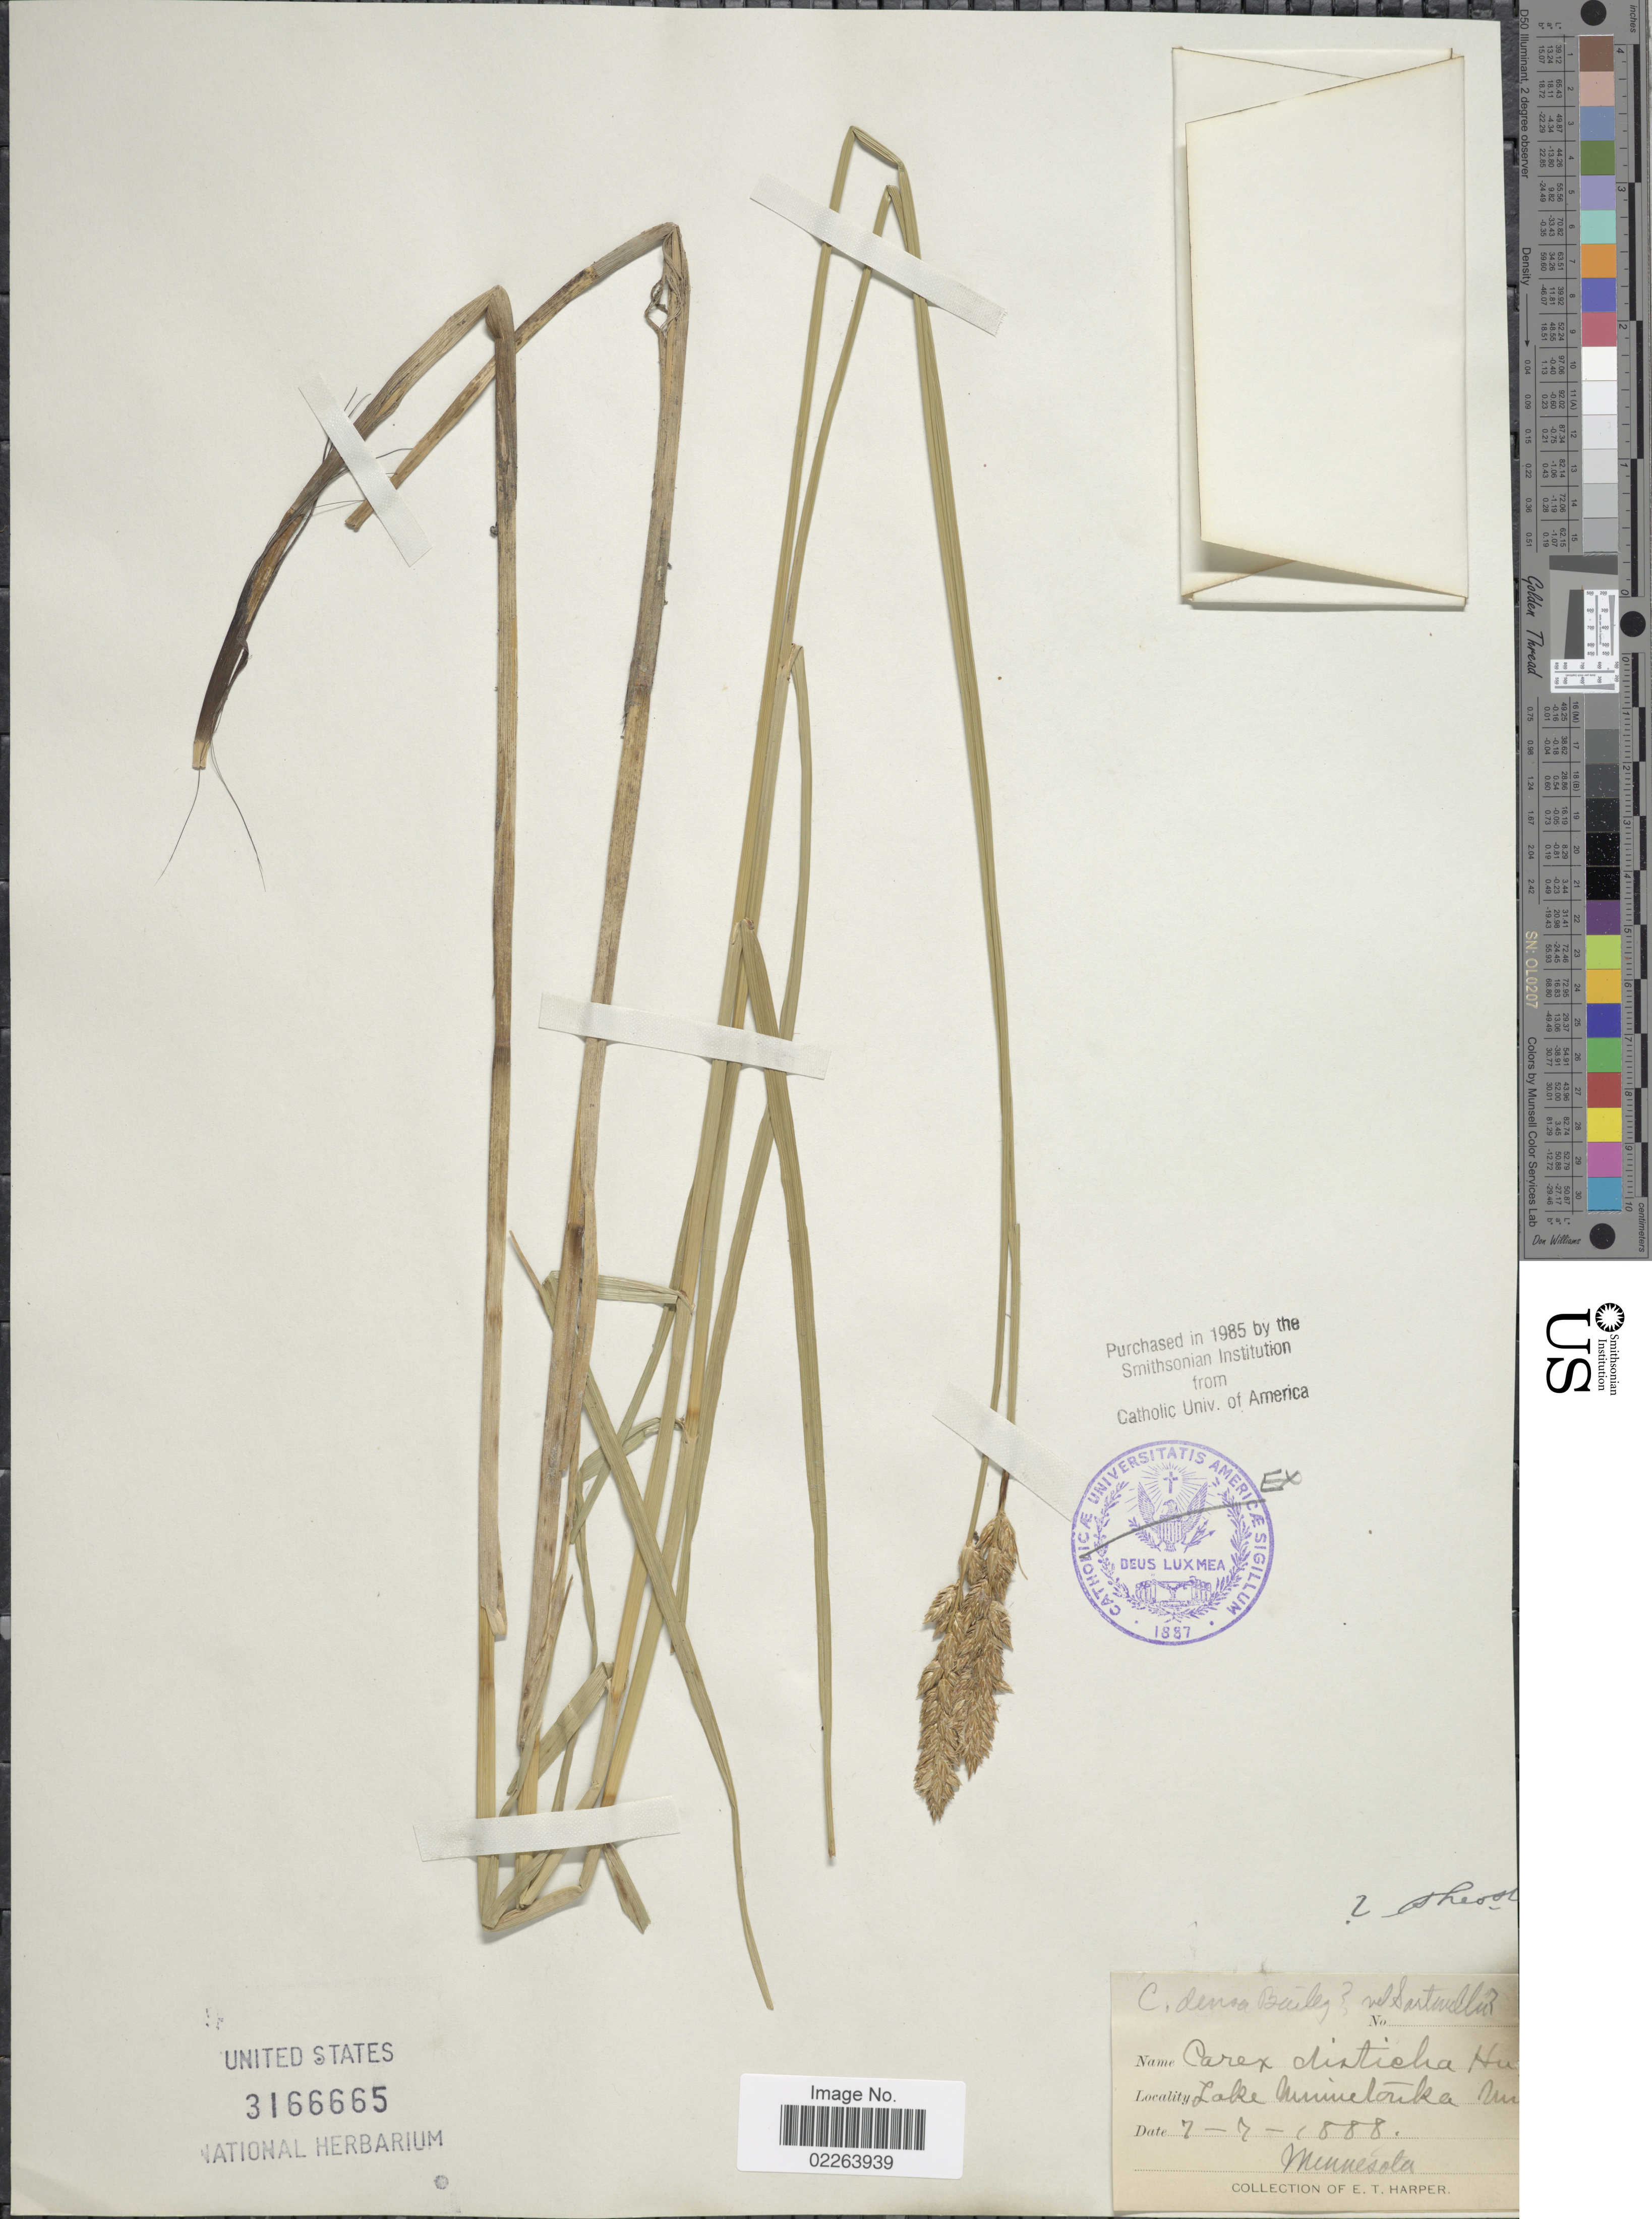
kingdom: Plantae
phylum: Tracheophyta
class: Liliopsida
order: Poales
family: Cyperaceae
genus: Carex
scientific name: Carex densa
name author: (L.H. Bailey) L.H. Bailey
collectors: E. T. Harper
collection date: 1888-07-07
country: United States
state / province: Minnesota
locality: Lake Minnetonka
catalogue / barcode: US 3166665